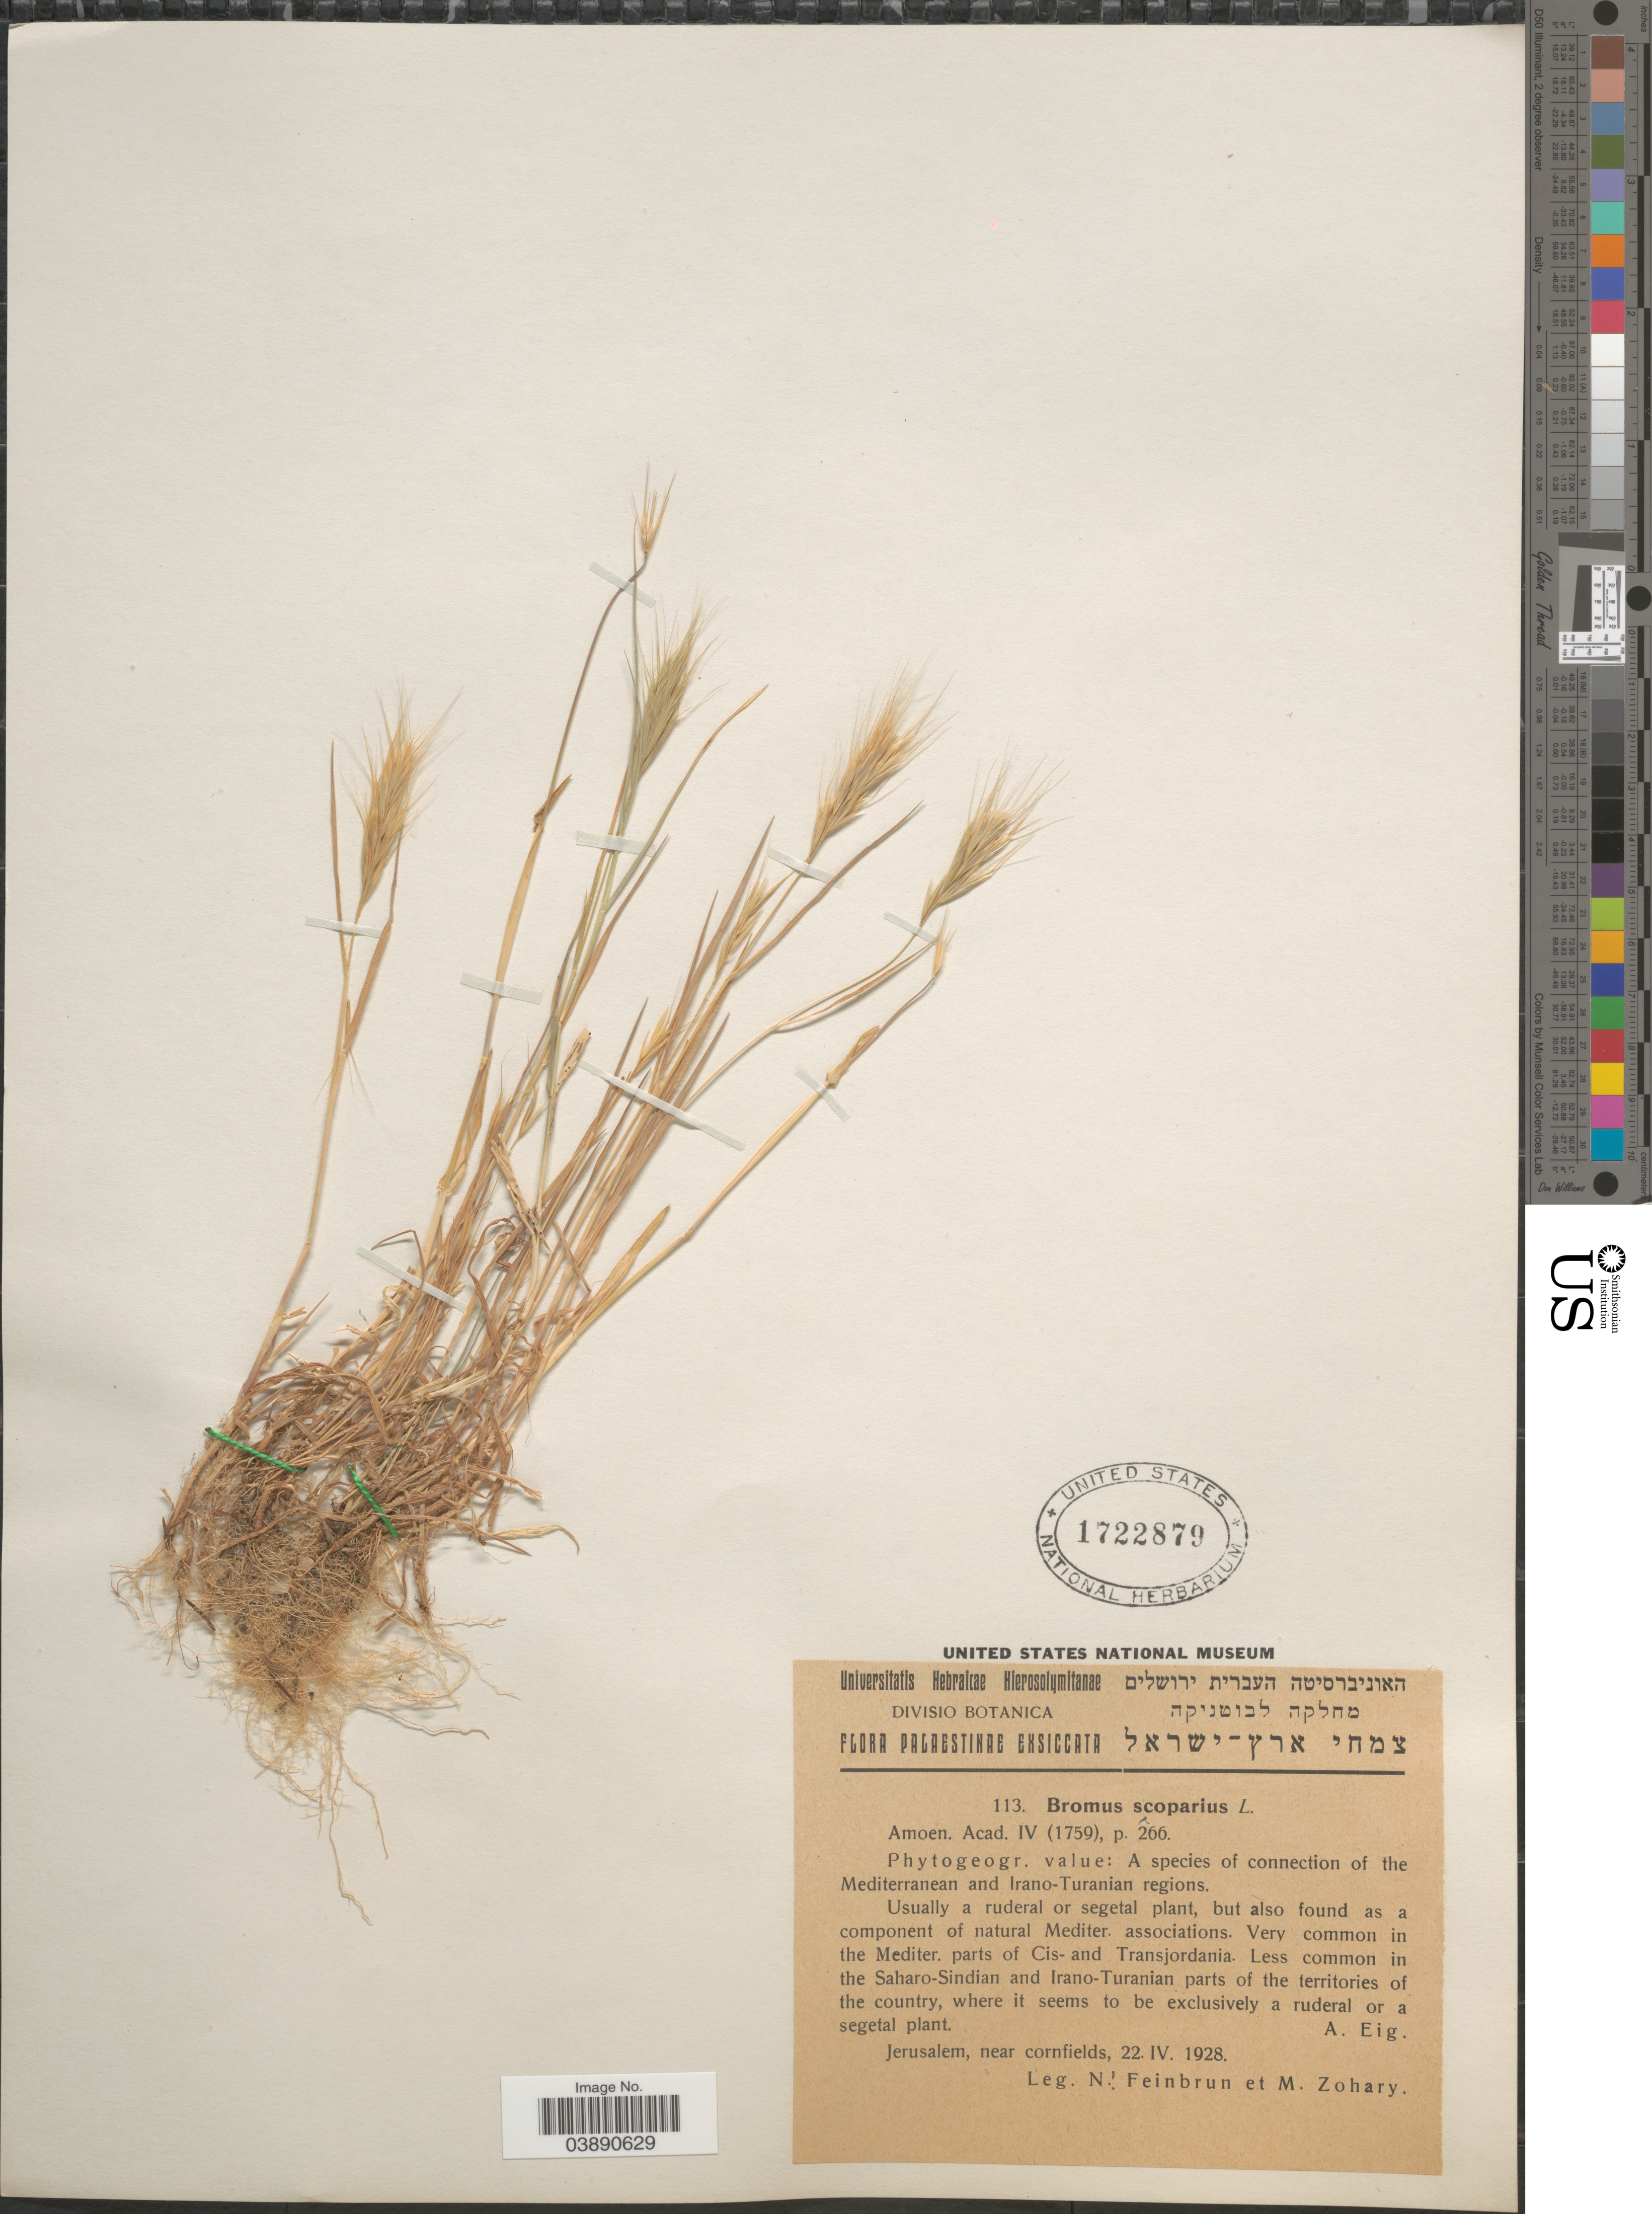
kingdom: Plantae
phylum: Tracheophyta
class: Liliopsida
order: Poales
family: Poaceae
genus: Bromus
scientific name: Bromus scoparius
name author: L.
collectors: N. Feinbrun & M. Zohary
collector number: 113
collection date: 1928-04-22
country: Israel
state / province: Jerusalem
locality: Near cornfields.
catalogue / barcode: US 1722879